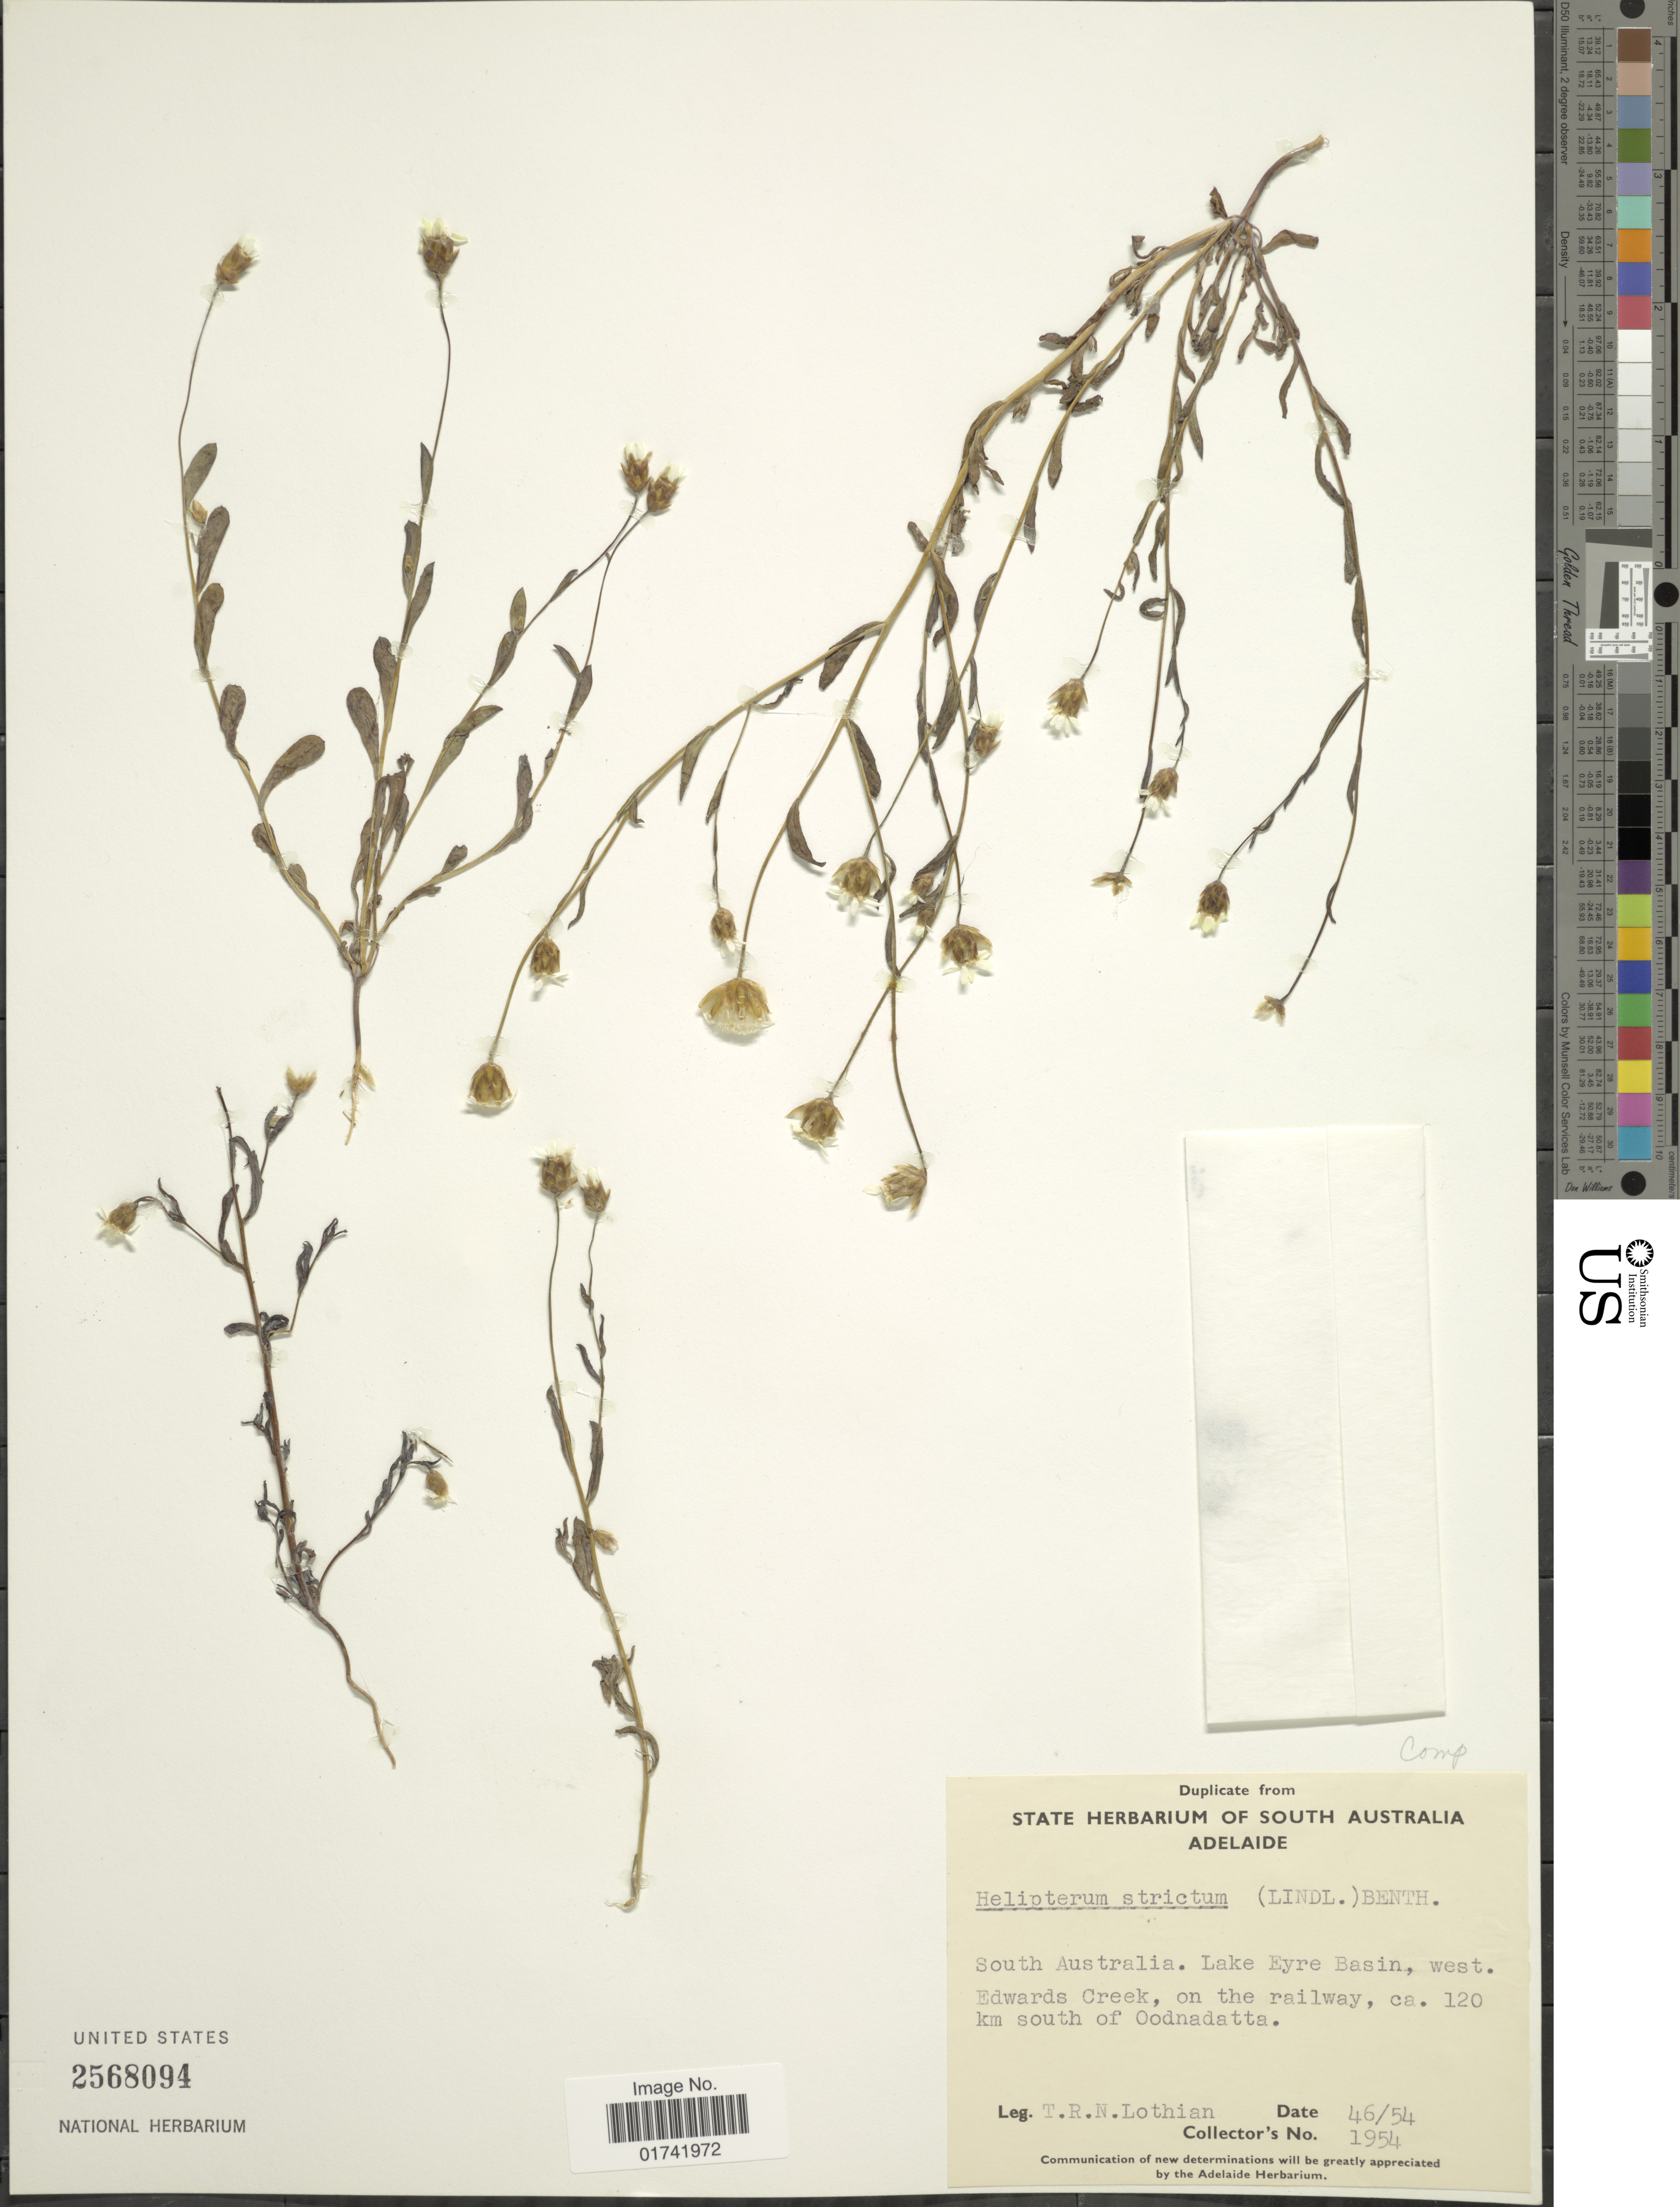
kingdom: Plantae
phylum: Tracheophyta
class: Magnoliopsida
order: Asterales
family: Asteraceae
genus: Rhodanthe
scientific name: Rhodanthe stricta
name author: (Lindl.) Paul G. Wilson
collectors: T. Lothian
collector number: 1954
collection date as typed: Transcribed d/m/y: //46 to //54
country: Australia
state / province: South Australia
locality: Lake Eyre Basin, west Edwards Creek, on the railway ca. 120 km south of Oodnadatta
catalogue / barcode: US 2568094